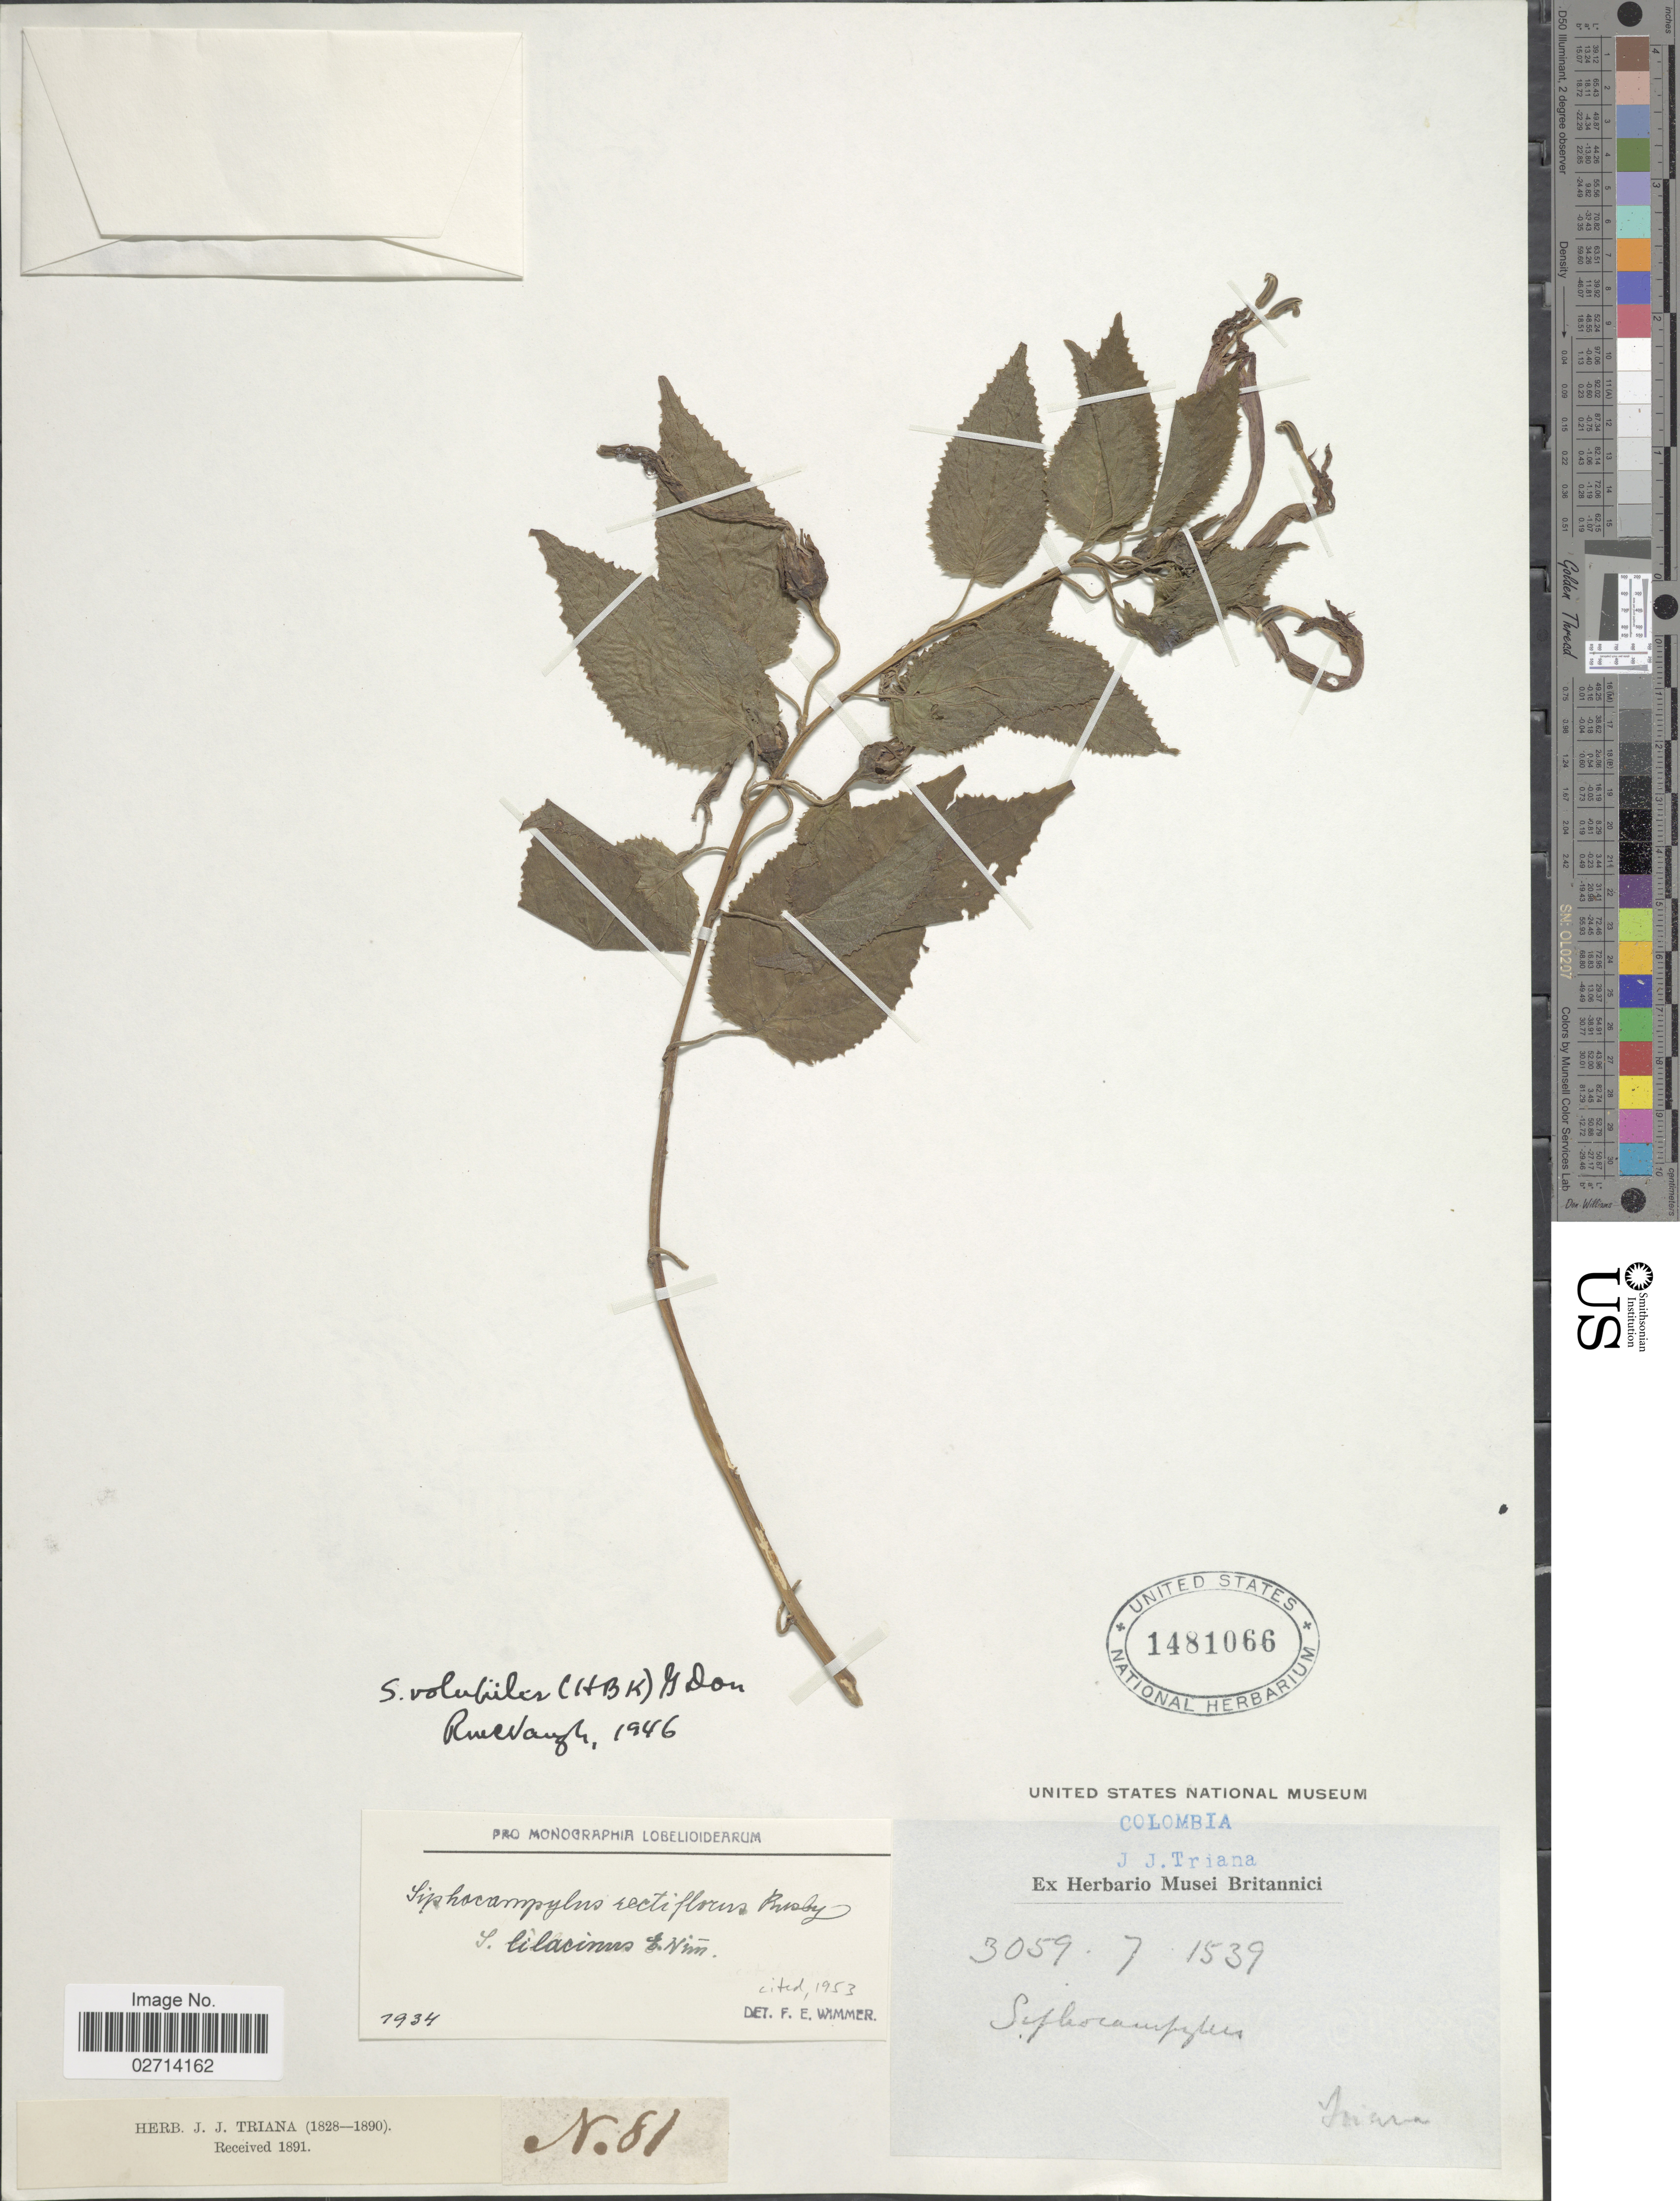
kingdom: Plantae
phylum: Tracheophyta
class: Magnoliopsida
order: Asterales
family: Campanulaceae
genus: Siphocampylus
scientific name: Siphocampylus rectiflorus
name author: Rusby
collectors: J. J. Triana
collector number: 3059/7/1539/81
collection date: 1828/1890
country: Colombia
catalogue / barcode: US 1481066